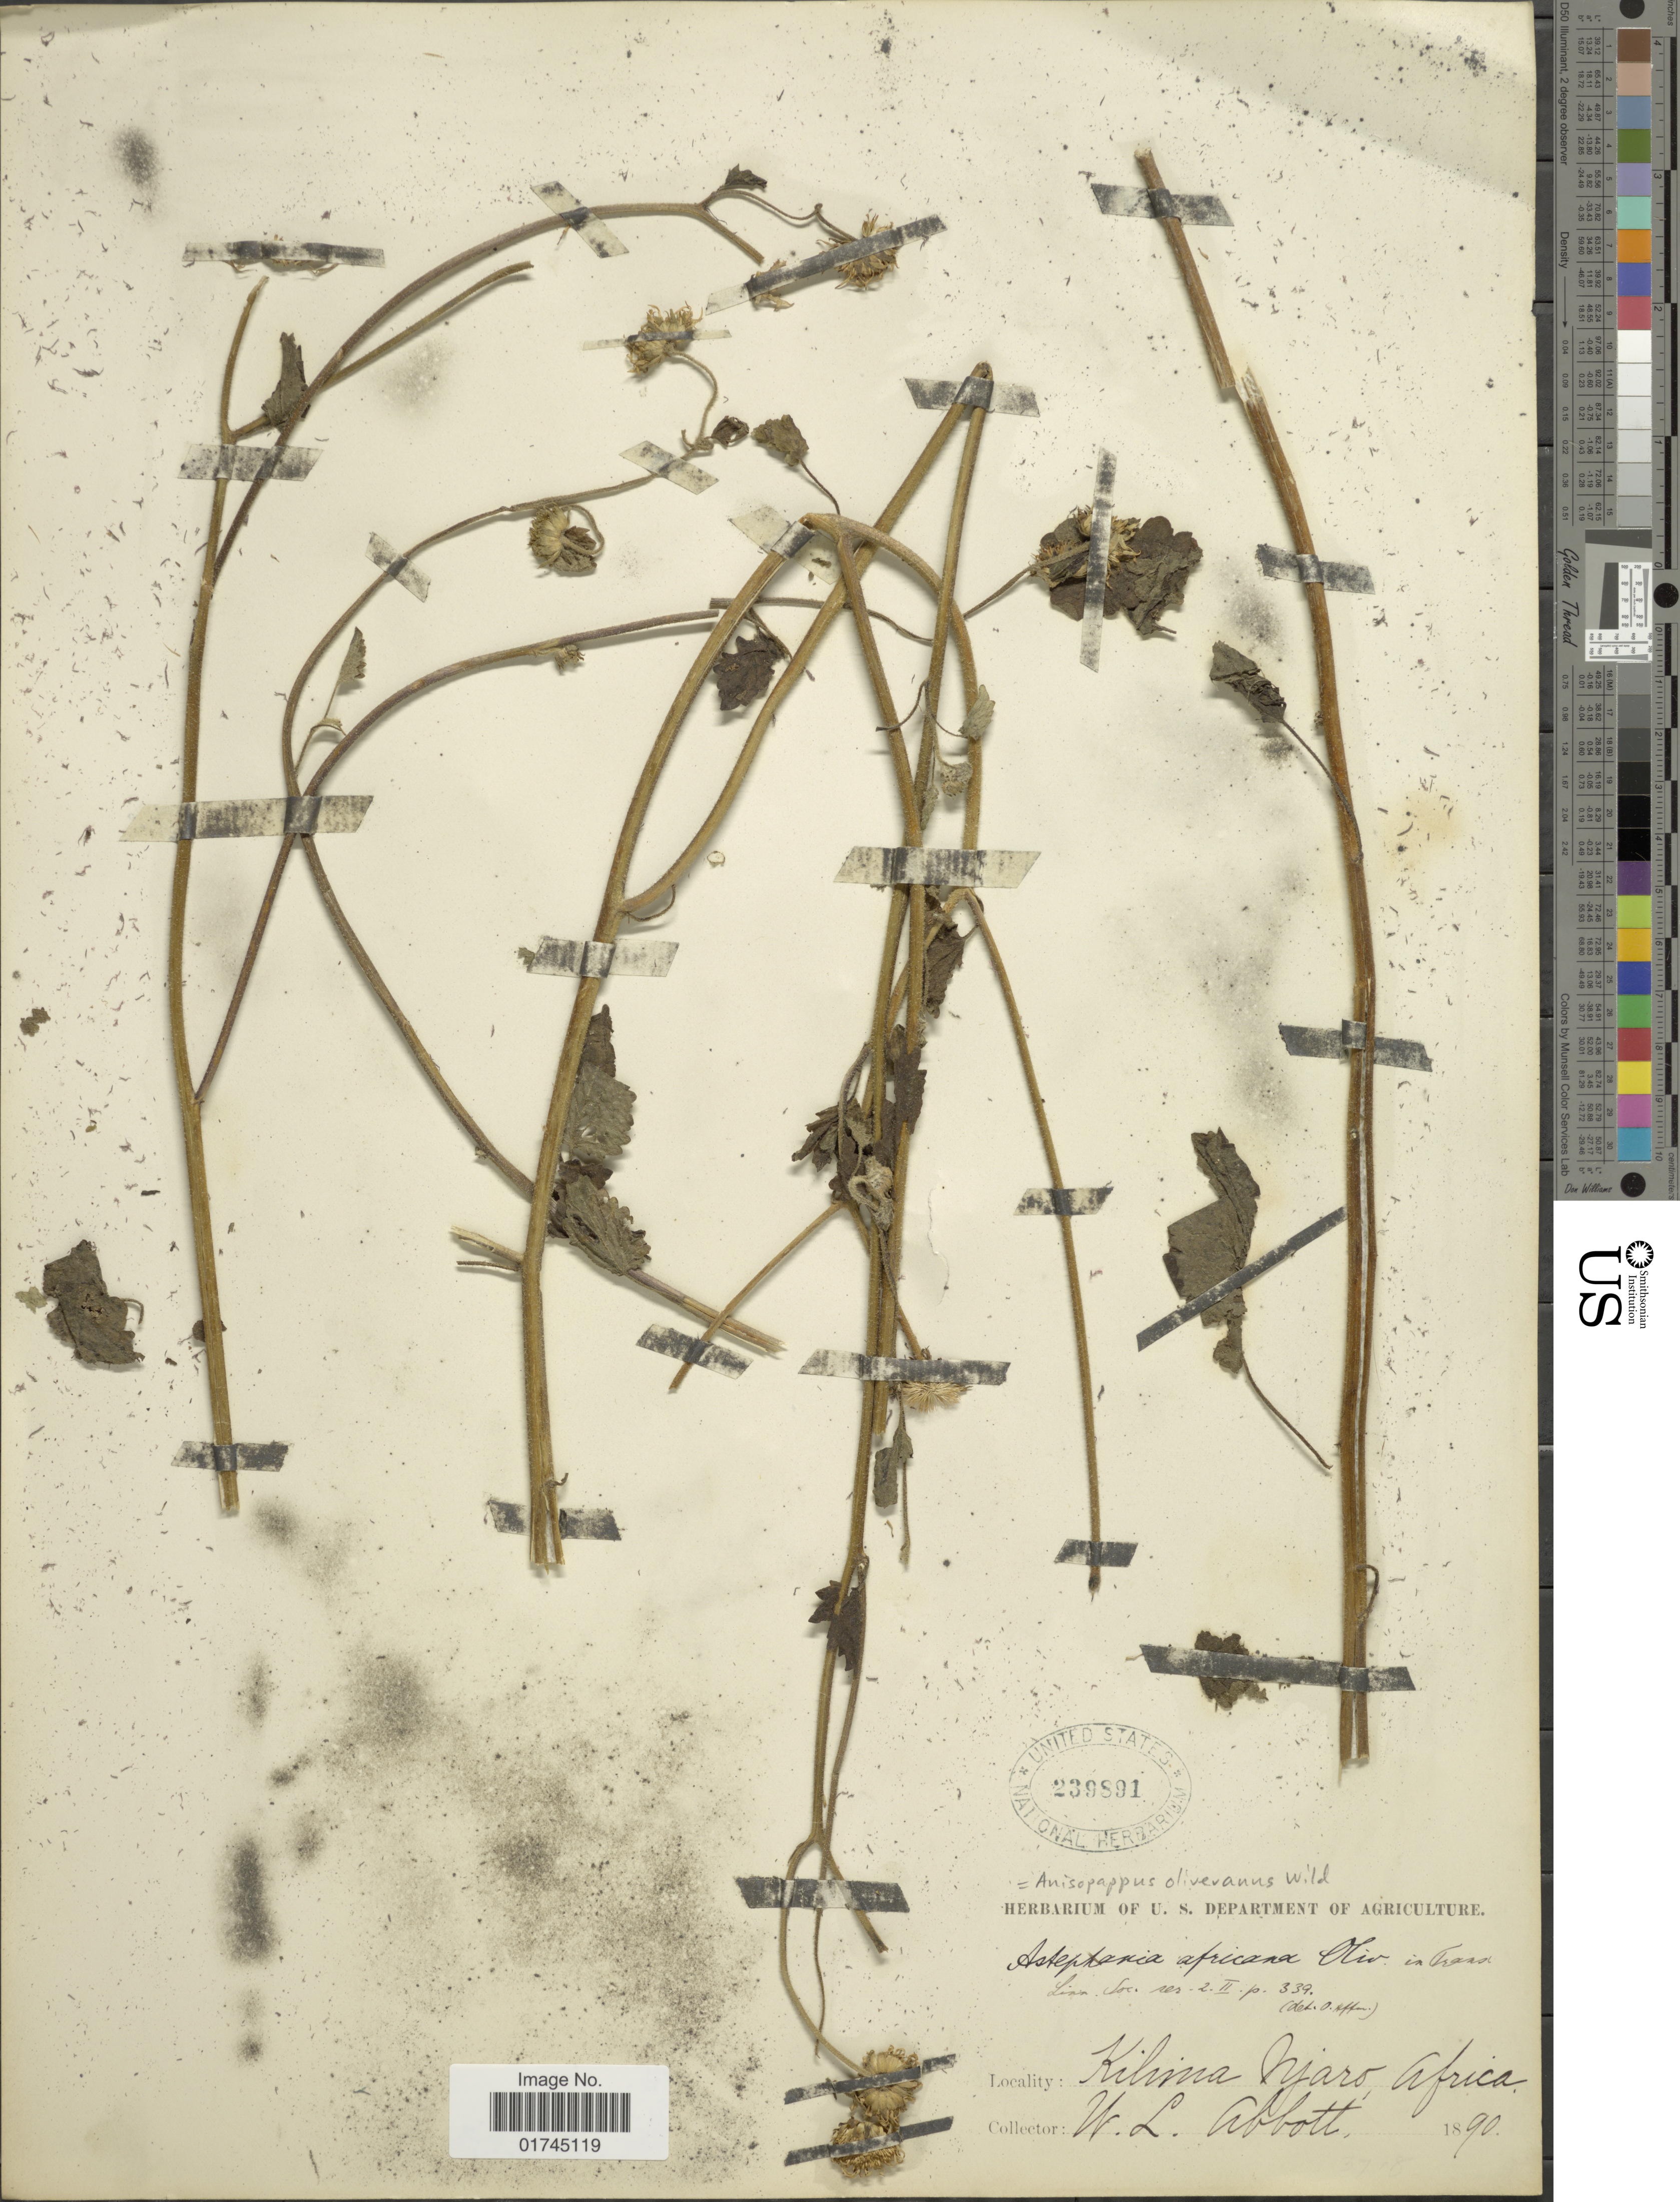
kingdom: Plantae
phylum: Tracheophyta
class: Magnoliopsida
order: Asterales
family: Asteraceae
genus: Anisopappus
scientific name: Anisopappus oliverianus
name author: (Oliv.) Wild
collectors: W. L. Abbott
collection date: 1890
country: Tanzania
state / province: Kilimanjaro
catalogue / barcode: US 239891